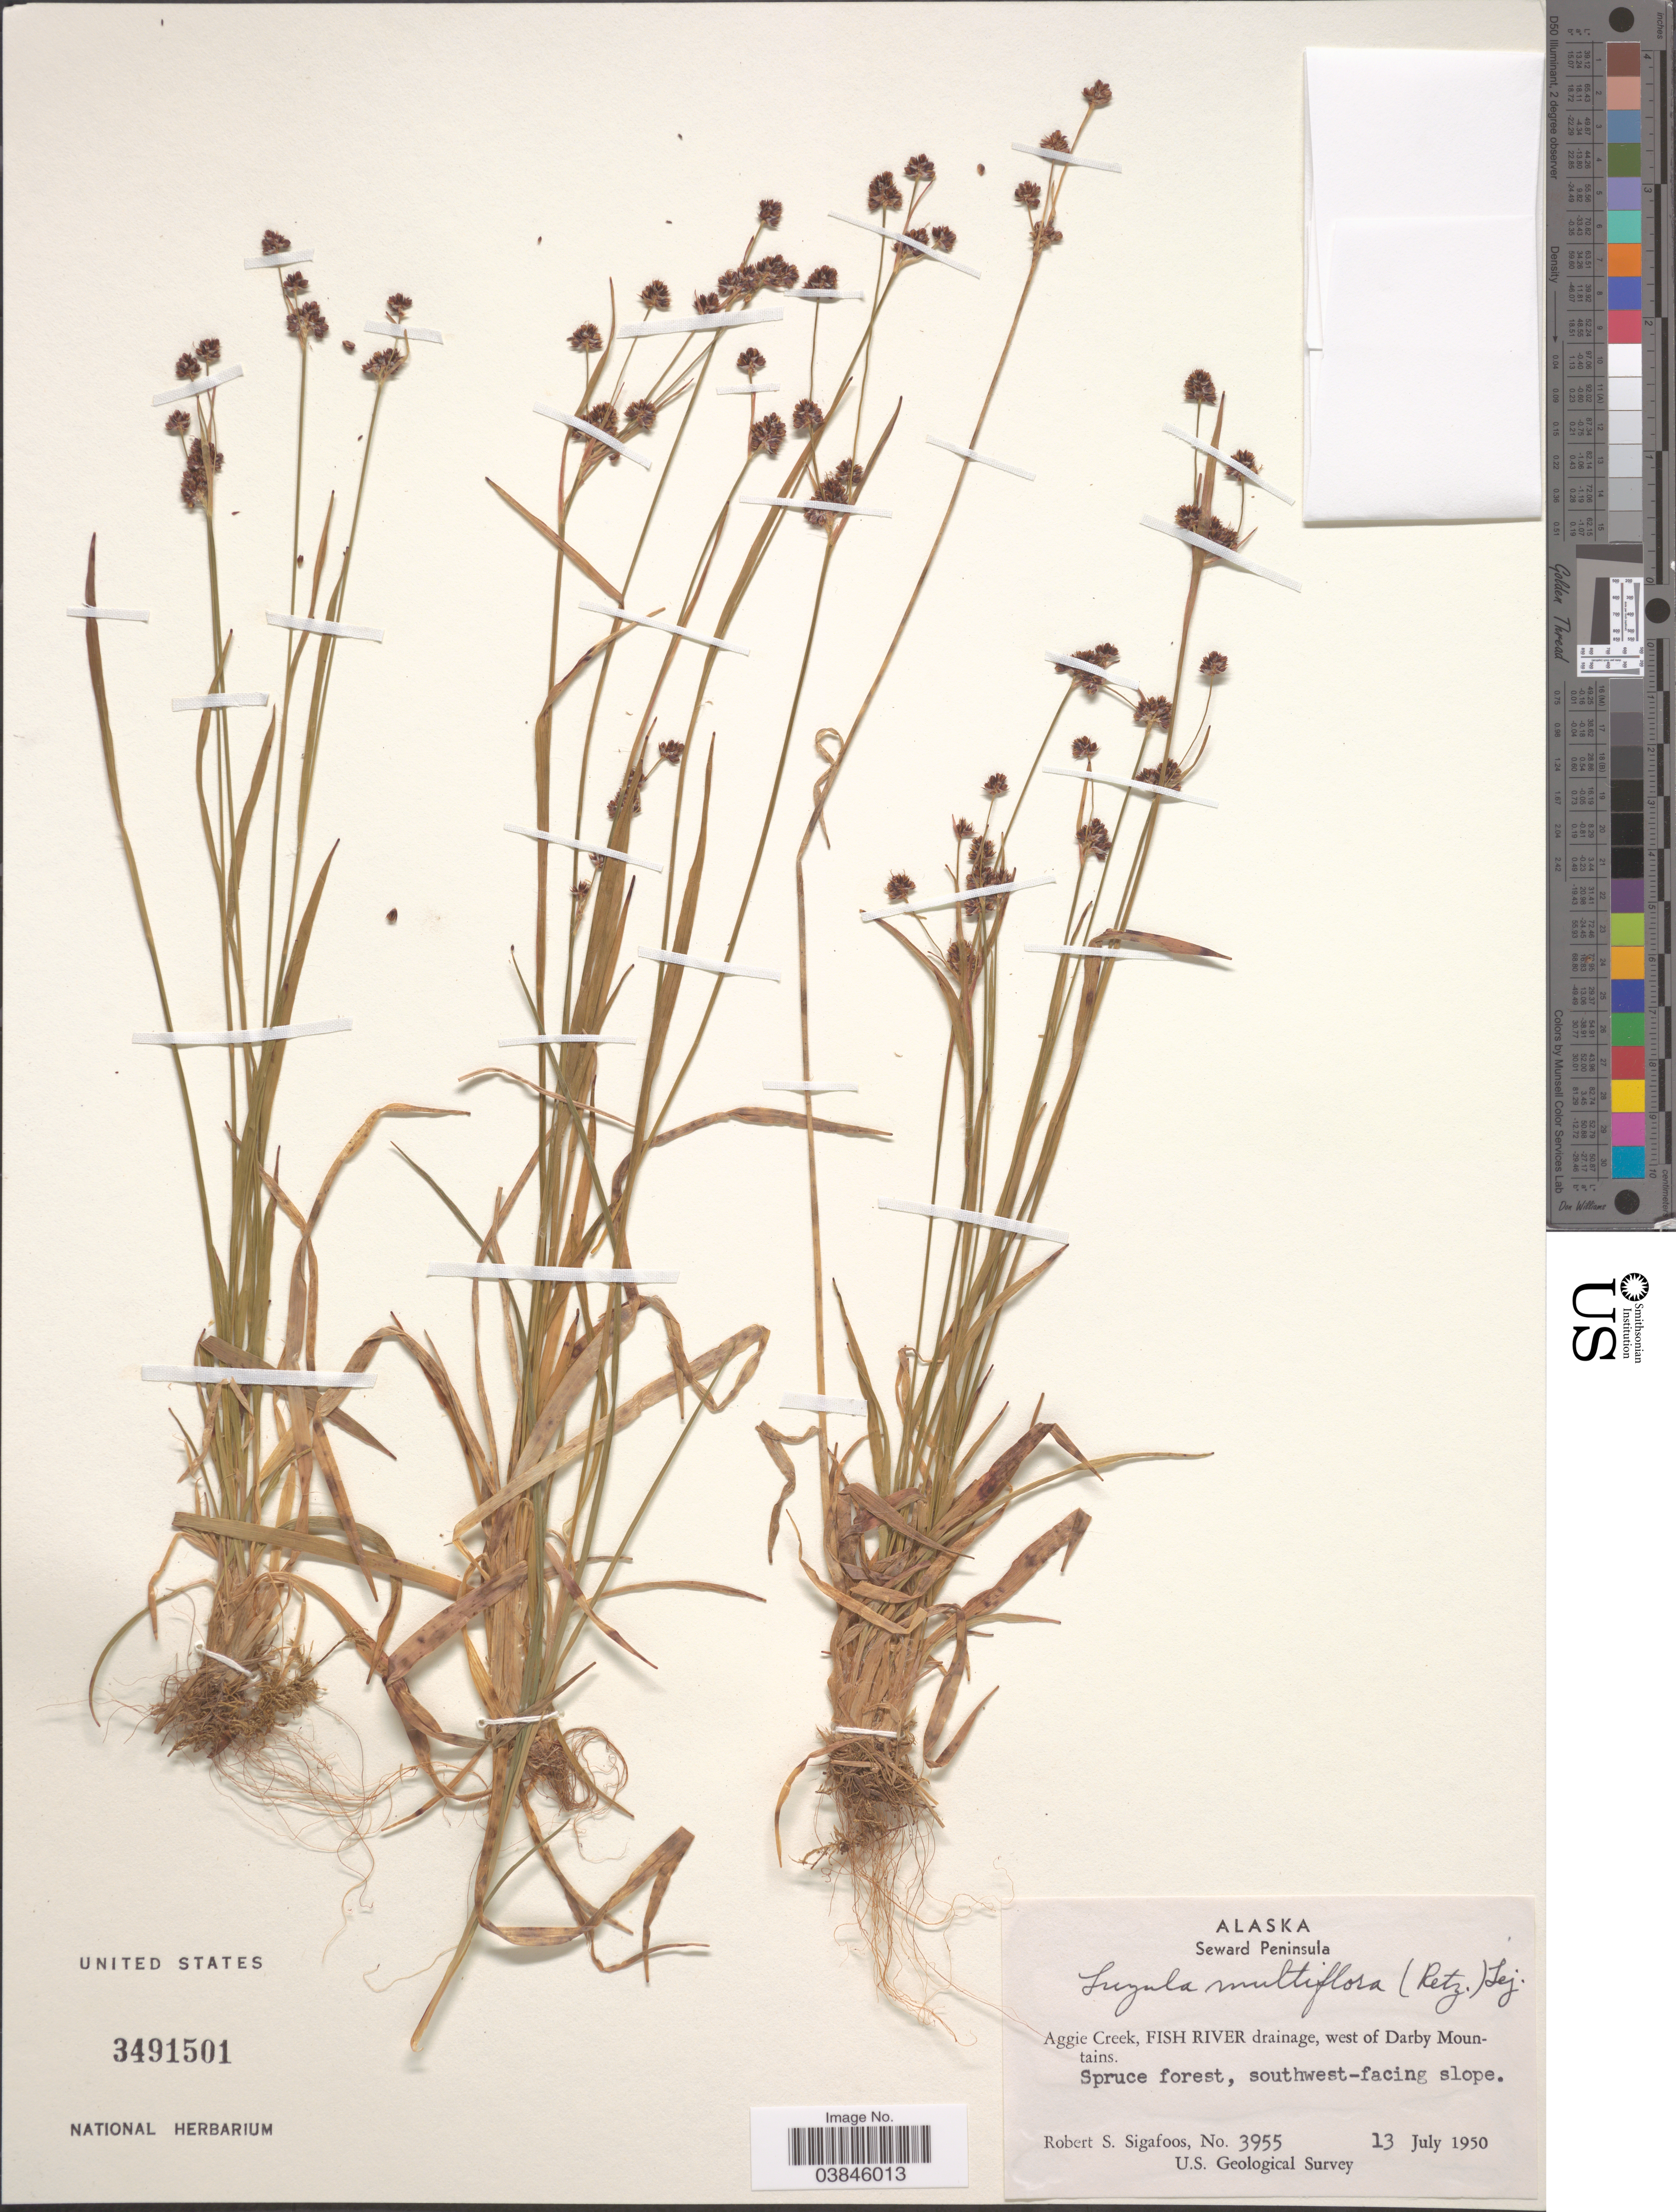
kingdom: Plantae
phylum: Tracheophyta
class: Liliopsida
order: Poales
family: Juncaceae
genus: Luzula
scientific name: Luzula multiflora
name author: (Ehrh.) Lej.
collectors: R. Sigafoos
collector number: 3955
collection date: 1950-07-13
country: United States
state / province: Alaska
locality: Seward Peninsula. Aggie Creek, Fish River drainage, west of Darby Mountains.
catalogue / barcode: US 3491501